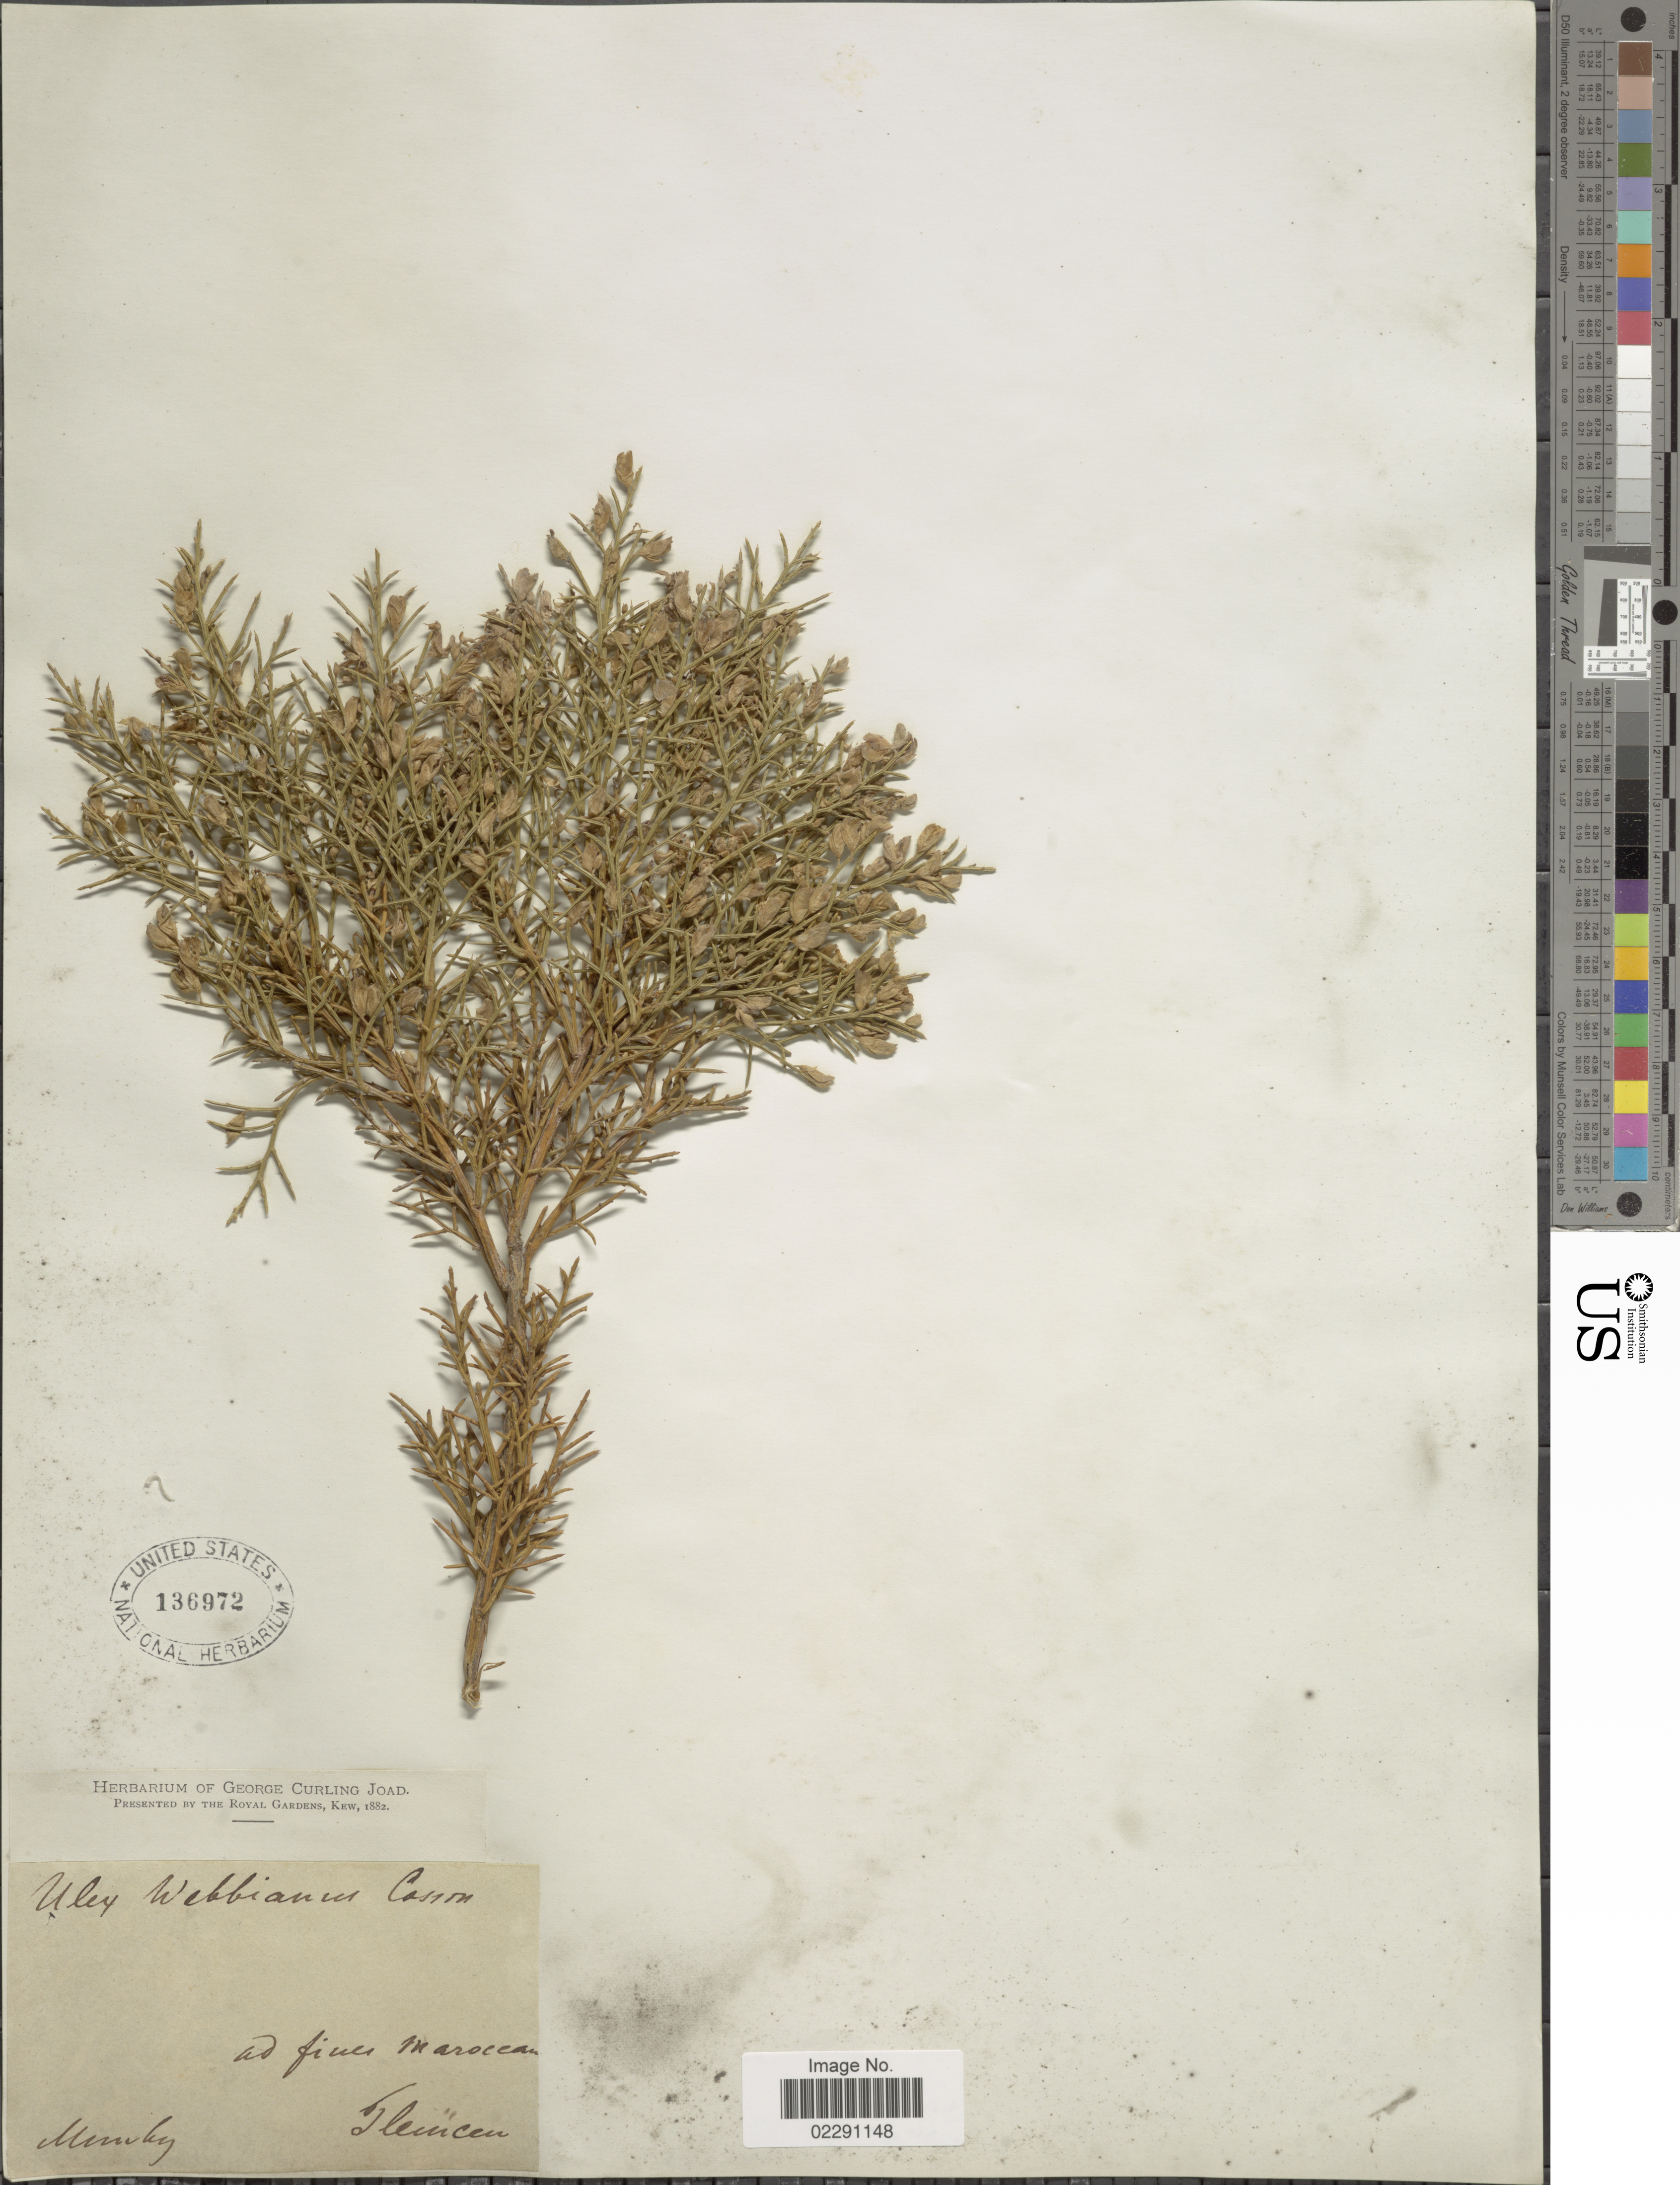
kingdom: Plantae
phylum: Tracheophyta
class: Magnoliopsida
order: Fabales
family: Fabaceae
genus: Ulex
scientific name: Ulex webbianus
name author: Coss.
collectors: Munby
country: Algeria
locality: Ad fines Maroccan. Tlemcen.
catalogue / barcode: US 136972